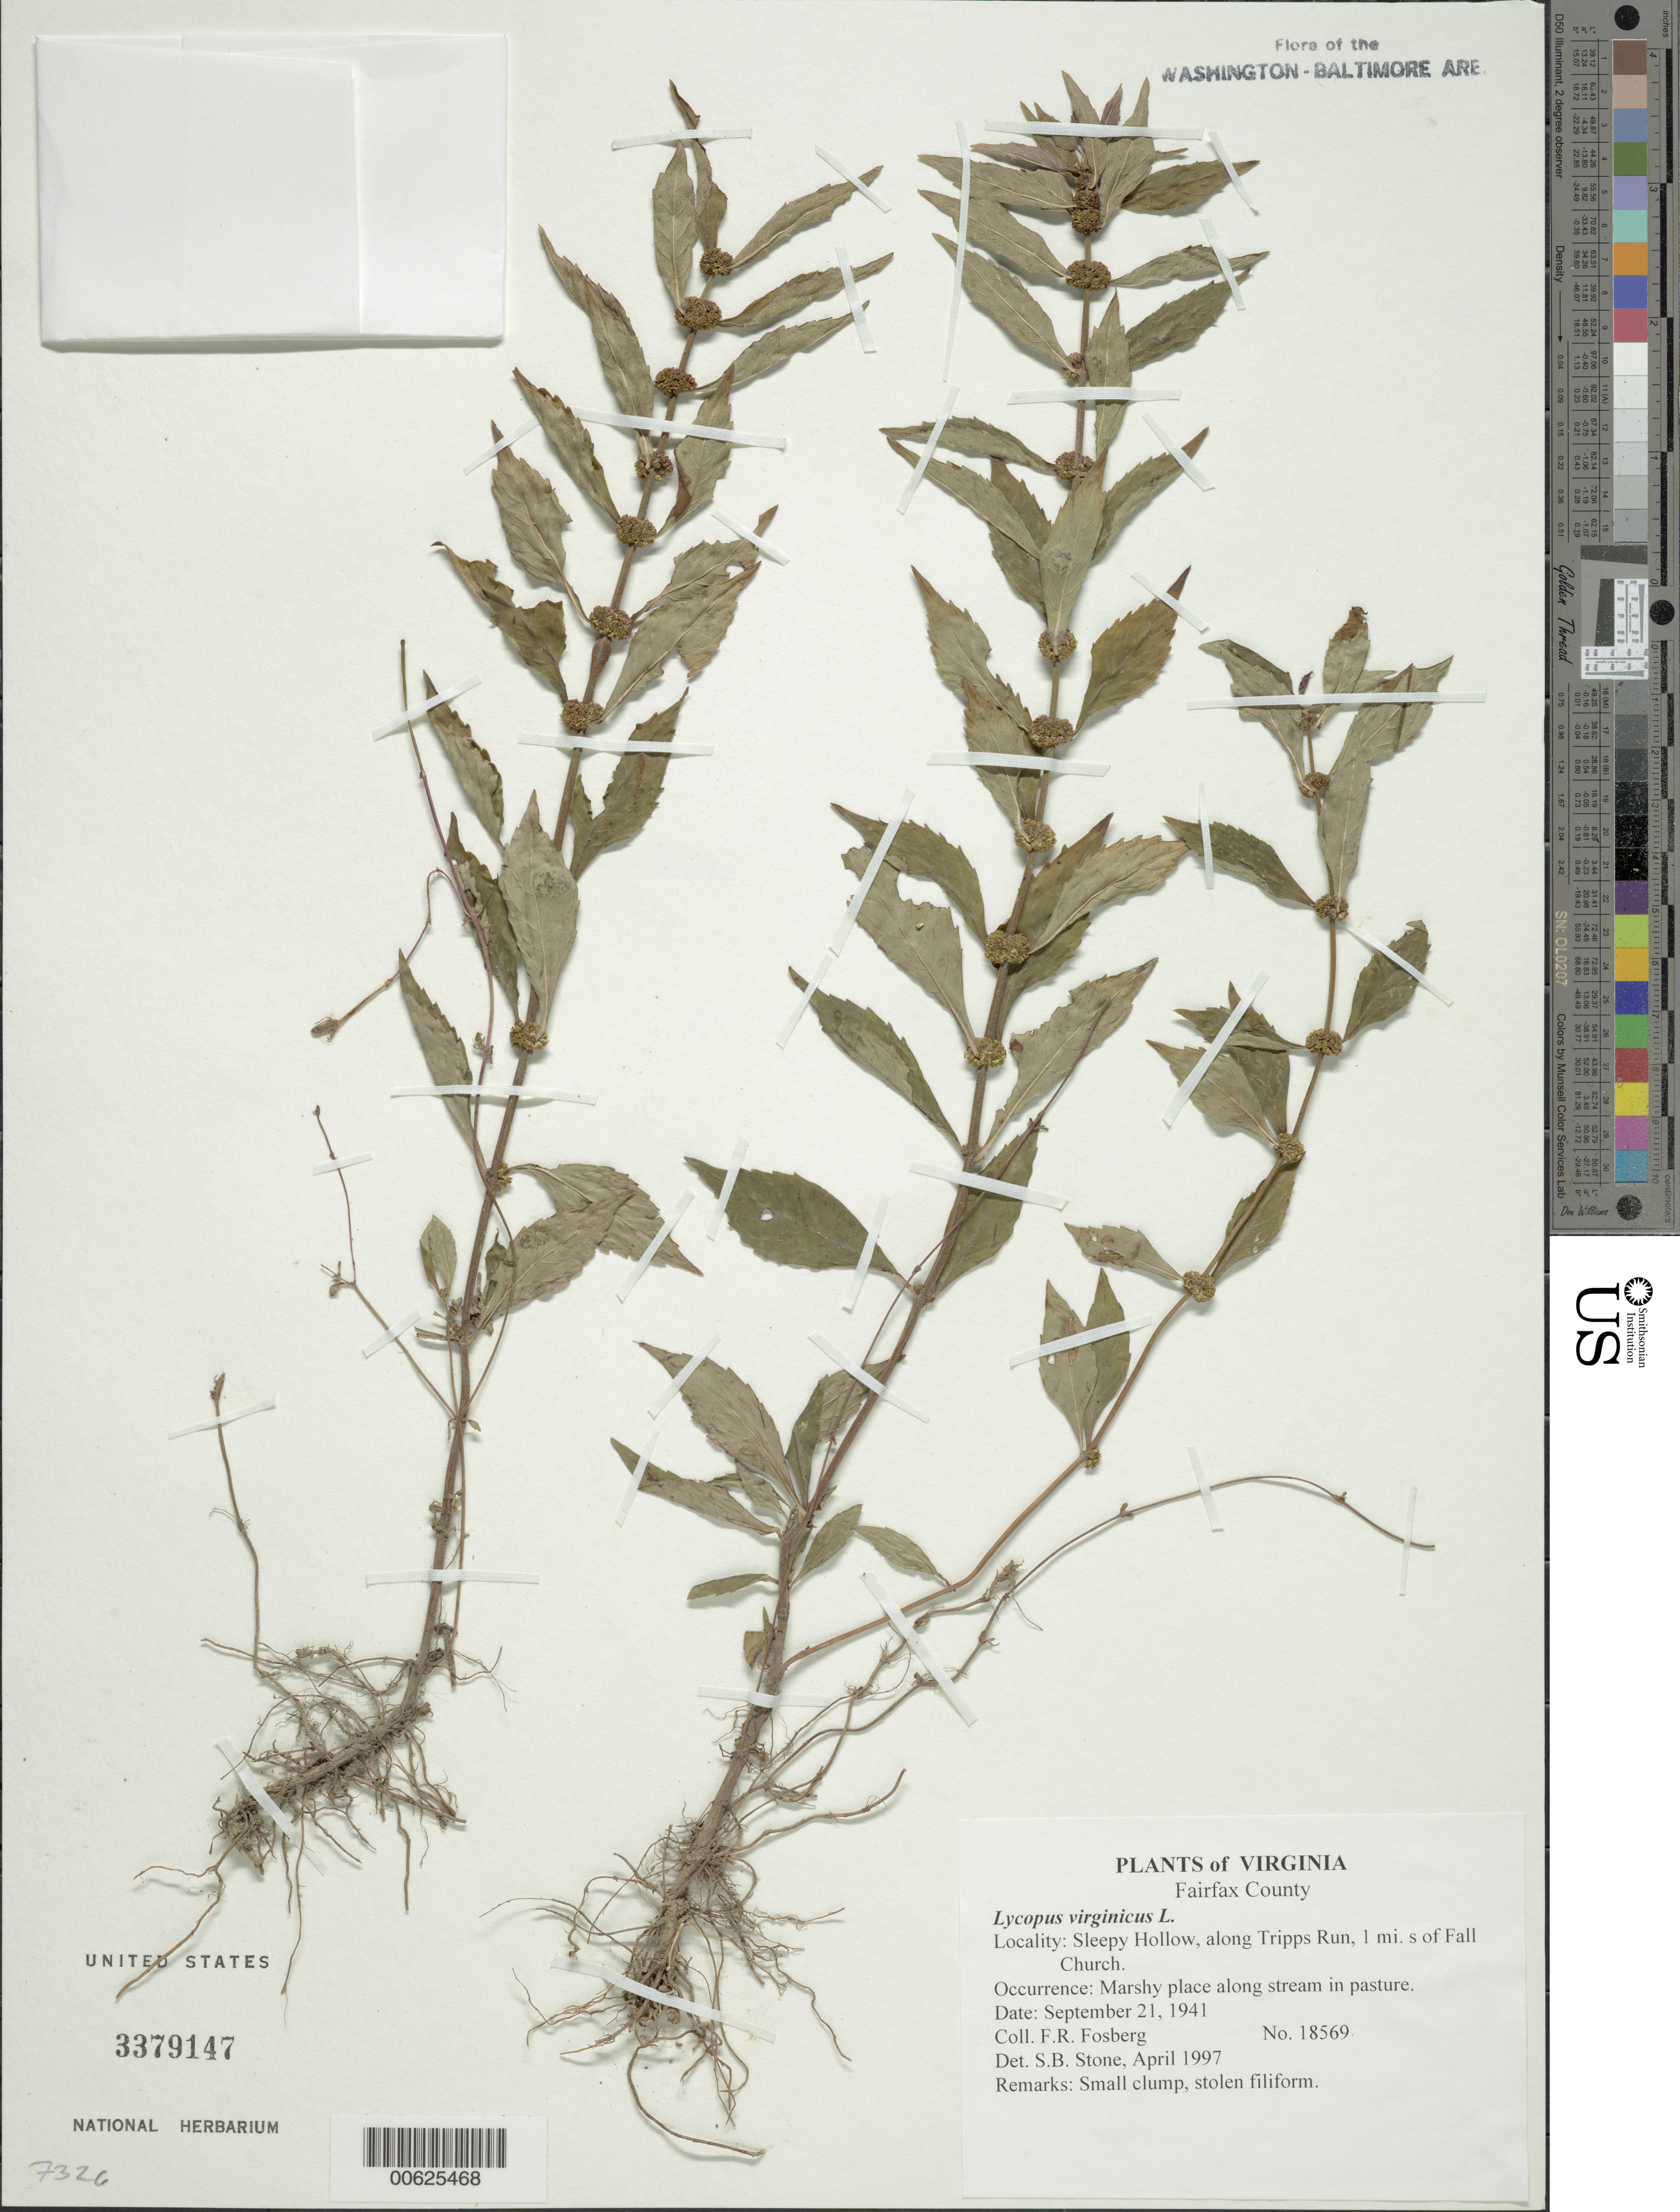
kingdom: Plantae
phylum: Tracheophyta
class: Magnoliopsida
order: Lamiales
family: Lamiaceae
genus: Lycopus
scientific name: Lycopus virginicus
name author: L.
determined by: Stone, S. B.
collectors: F. R. Fosberg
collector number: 18569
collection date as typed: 21 Sep 1941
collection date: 1941-09-21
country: United States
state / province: Virginia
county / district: Fairfax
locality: Sleepy Hollow, along Tripps Run, 1 mi. S of Falls Church.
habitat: Marshy place along stream in pasture.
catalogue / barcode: US 3379147